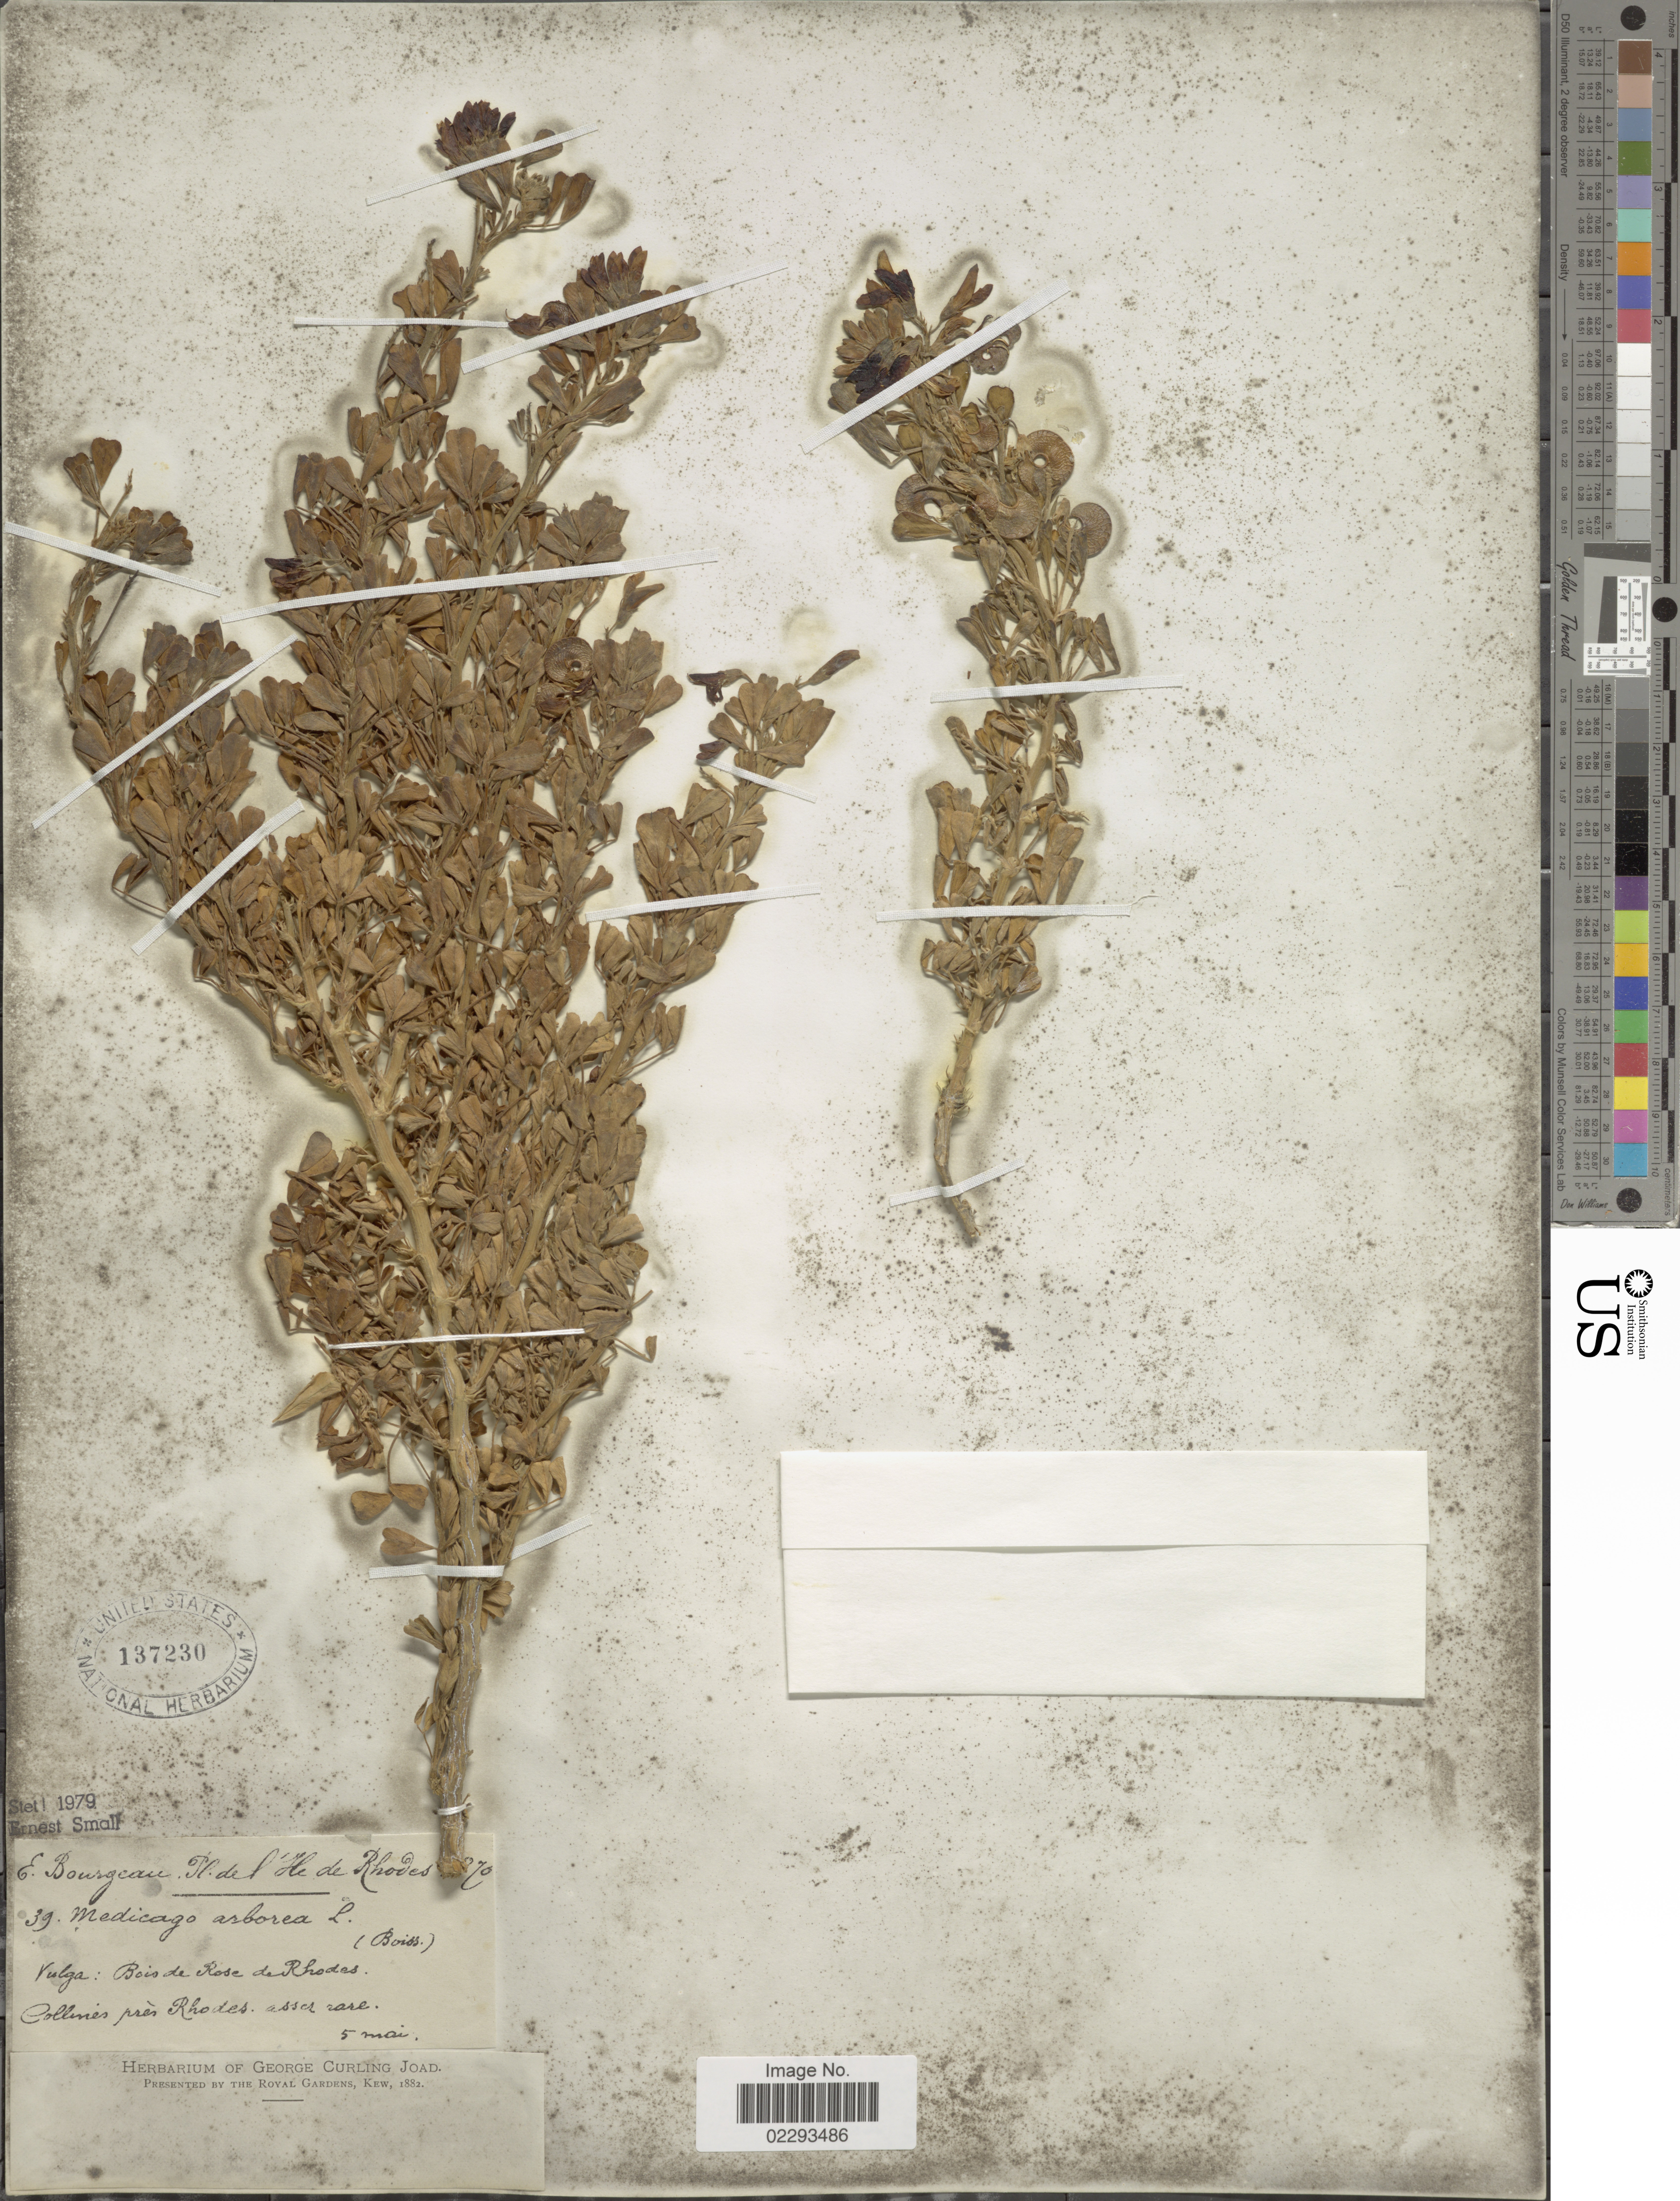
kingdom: Plantae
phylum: Tracheophyta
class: Magnoliopsida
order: Fabales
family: Fabaceae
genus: Medicago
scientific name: Medicago arborea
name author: L.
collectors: E. Bourgeau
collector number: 39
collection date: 1870-05-05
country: Greece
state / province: South Aegean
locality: Vulga: Bois de Rose de Rhodes, Collinies prés Rhodes assez rare.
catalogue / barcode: US 137230